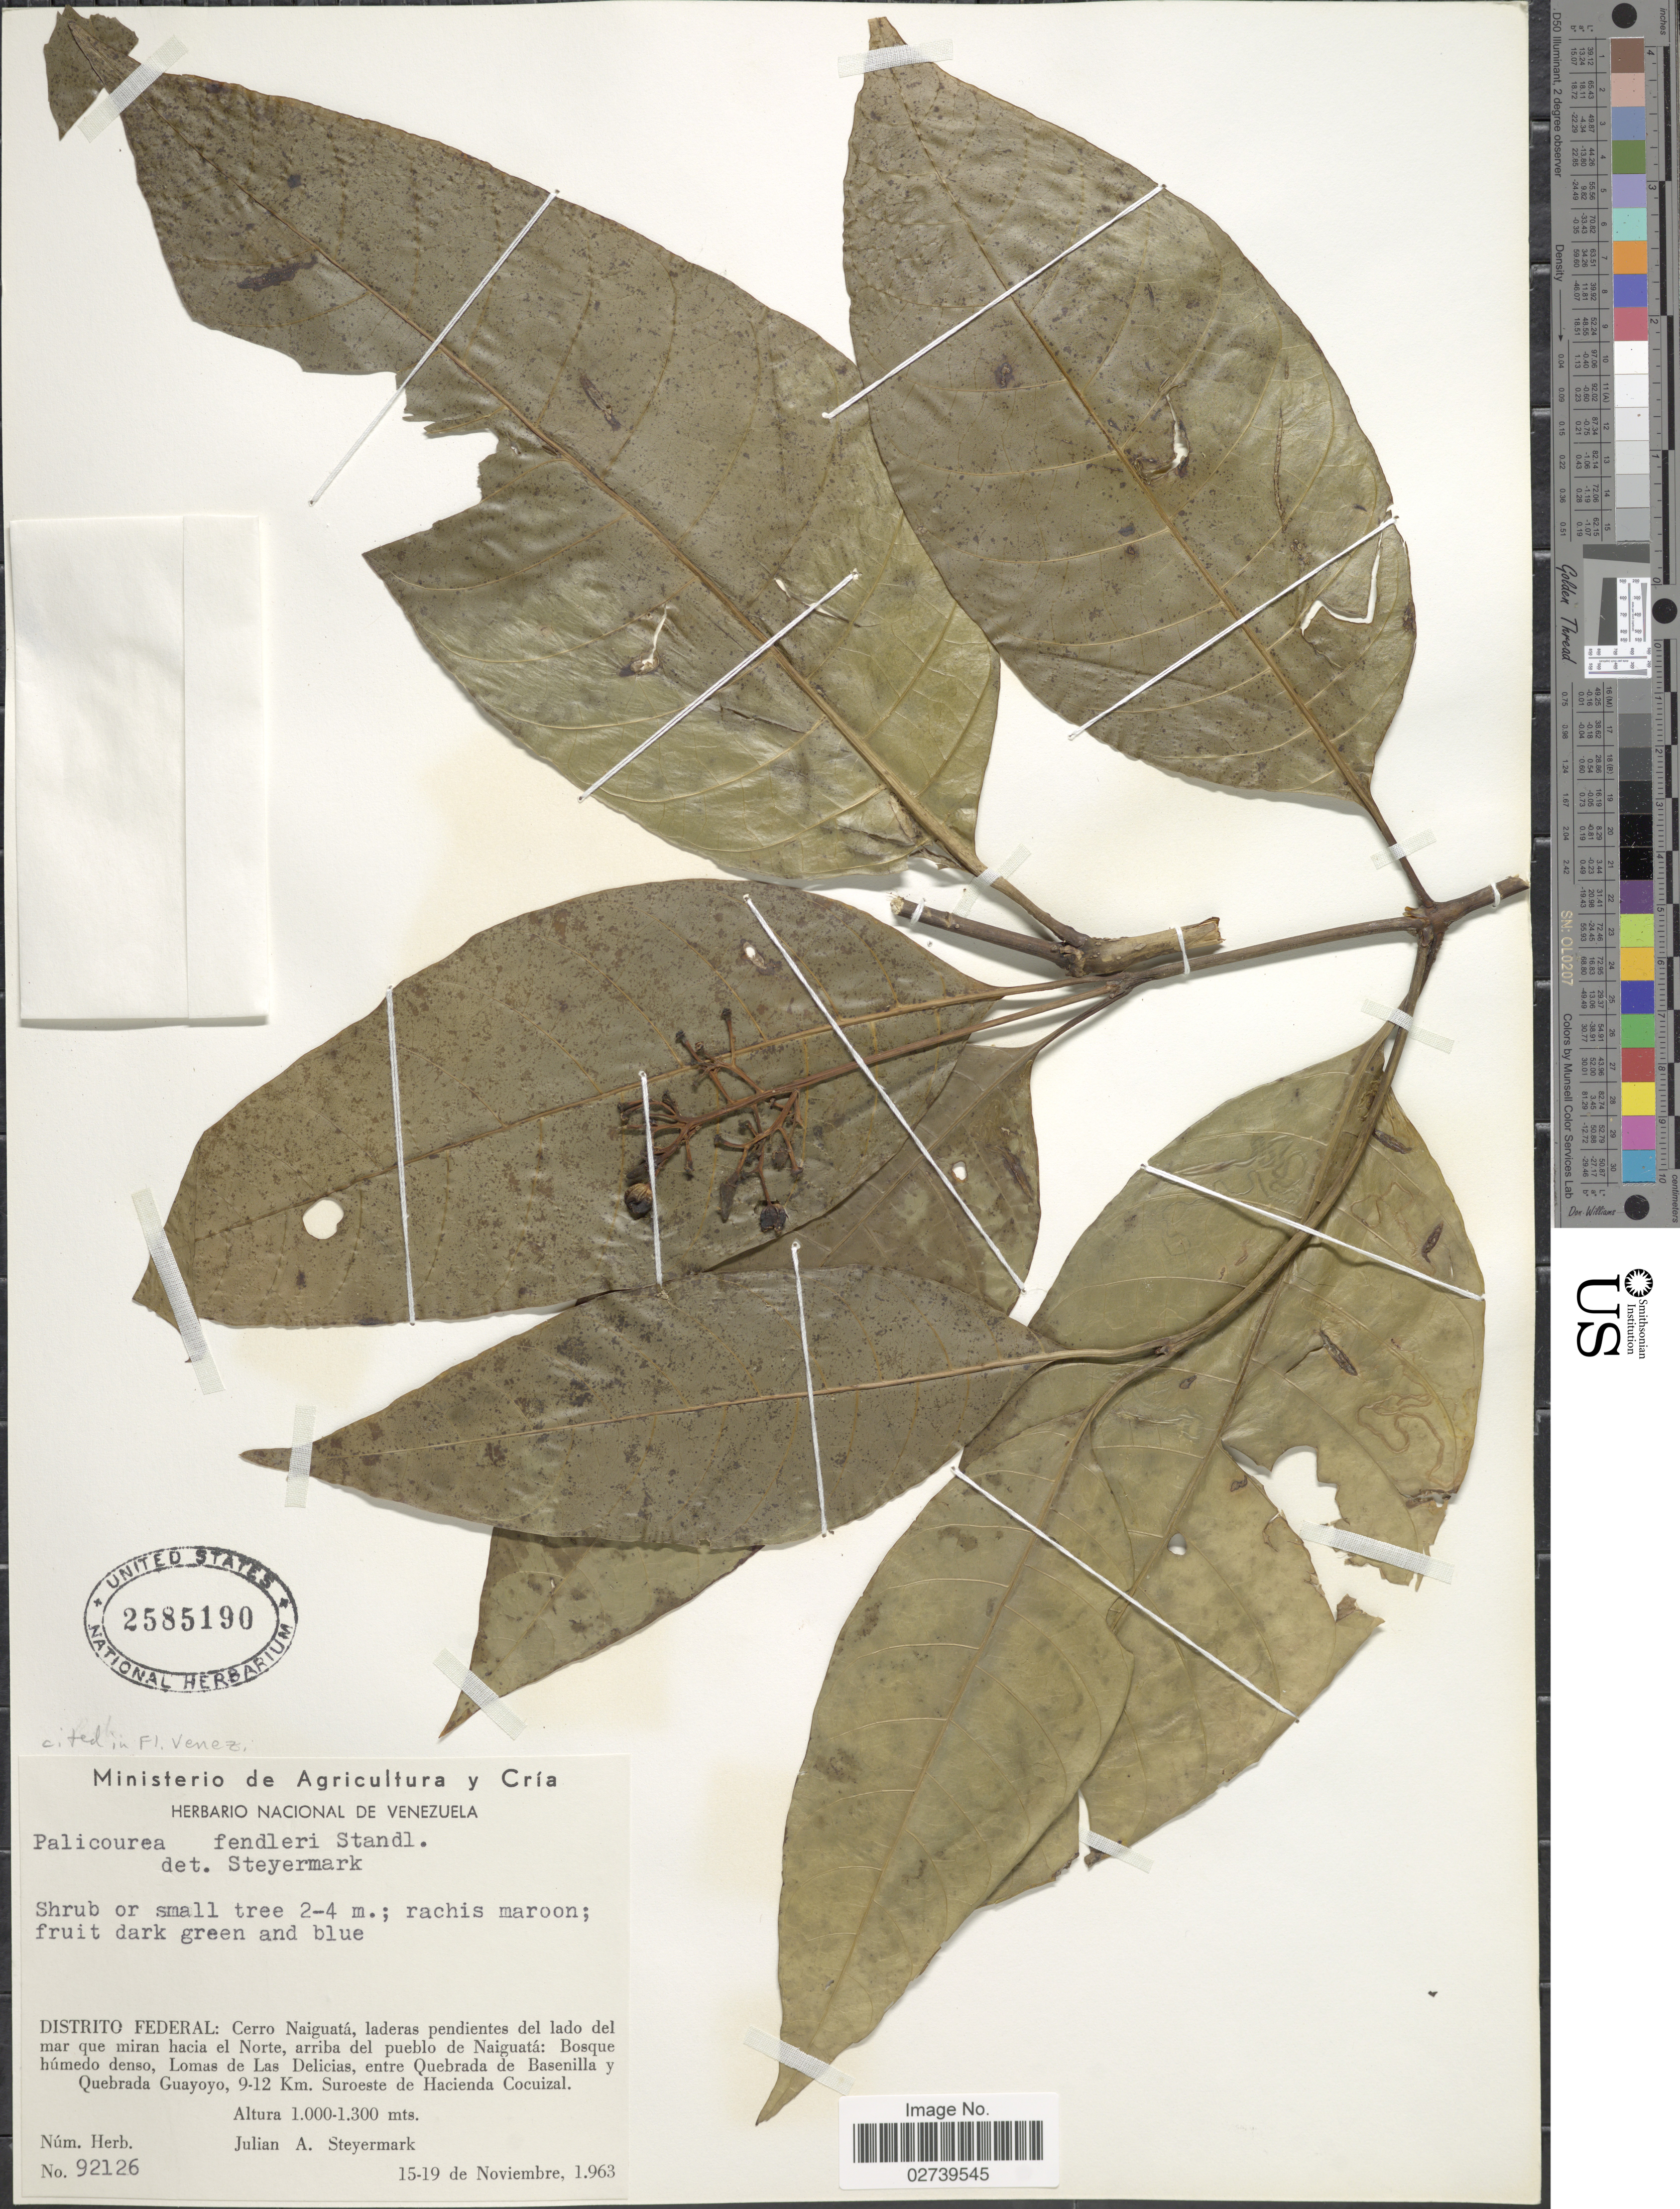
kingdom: Plantae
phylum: Tracheophyta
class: Magnoliopsida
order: Gentianales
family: Rubiaceae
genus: Palicourea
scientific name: Palicourea fendleri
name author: Standl.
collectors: J. Steyermark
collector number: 92126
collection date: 1963-11-15/1963-11-19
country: Venezuela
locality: Distrito Federal: Cerro Naiguata, laderas pendientes del lado del mar que miran hacia el Norte, arriba del pueblo de Naiguata: Bosque humedo denso, Lomas de Las Delicias, entre Quebrada de Basenilla y Quebrada Guayoyo, 9-12 Km. Suroeste de Hacienda Cocuizal.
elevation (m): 1000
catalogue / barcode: US 2585190